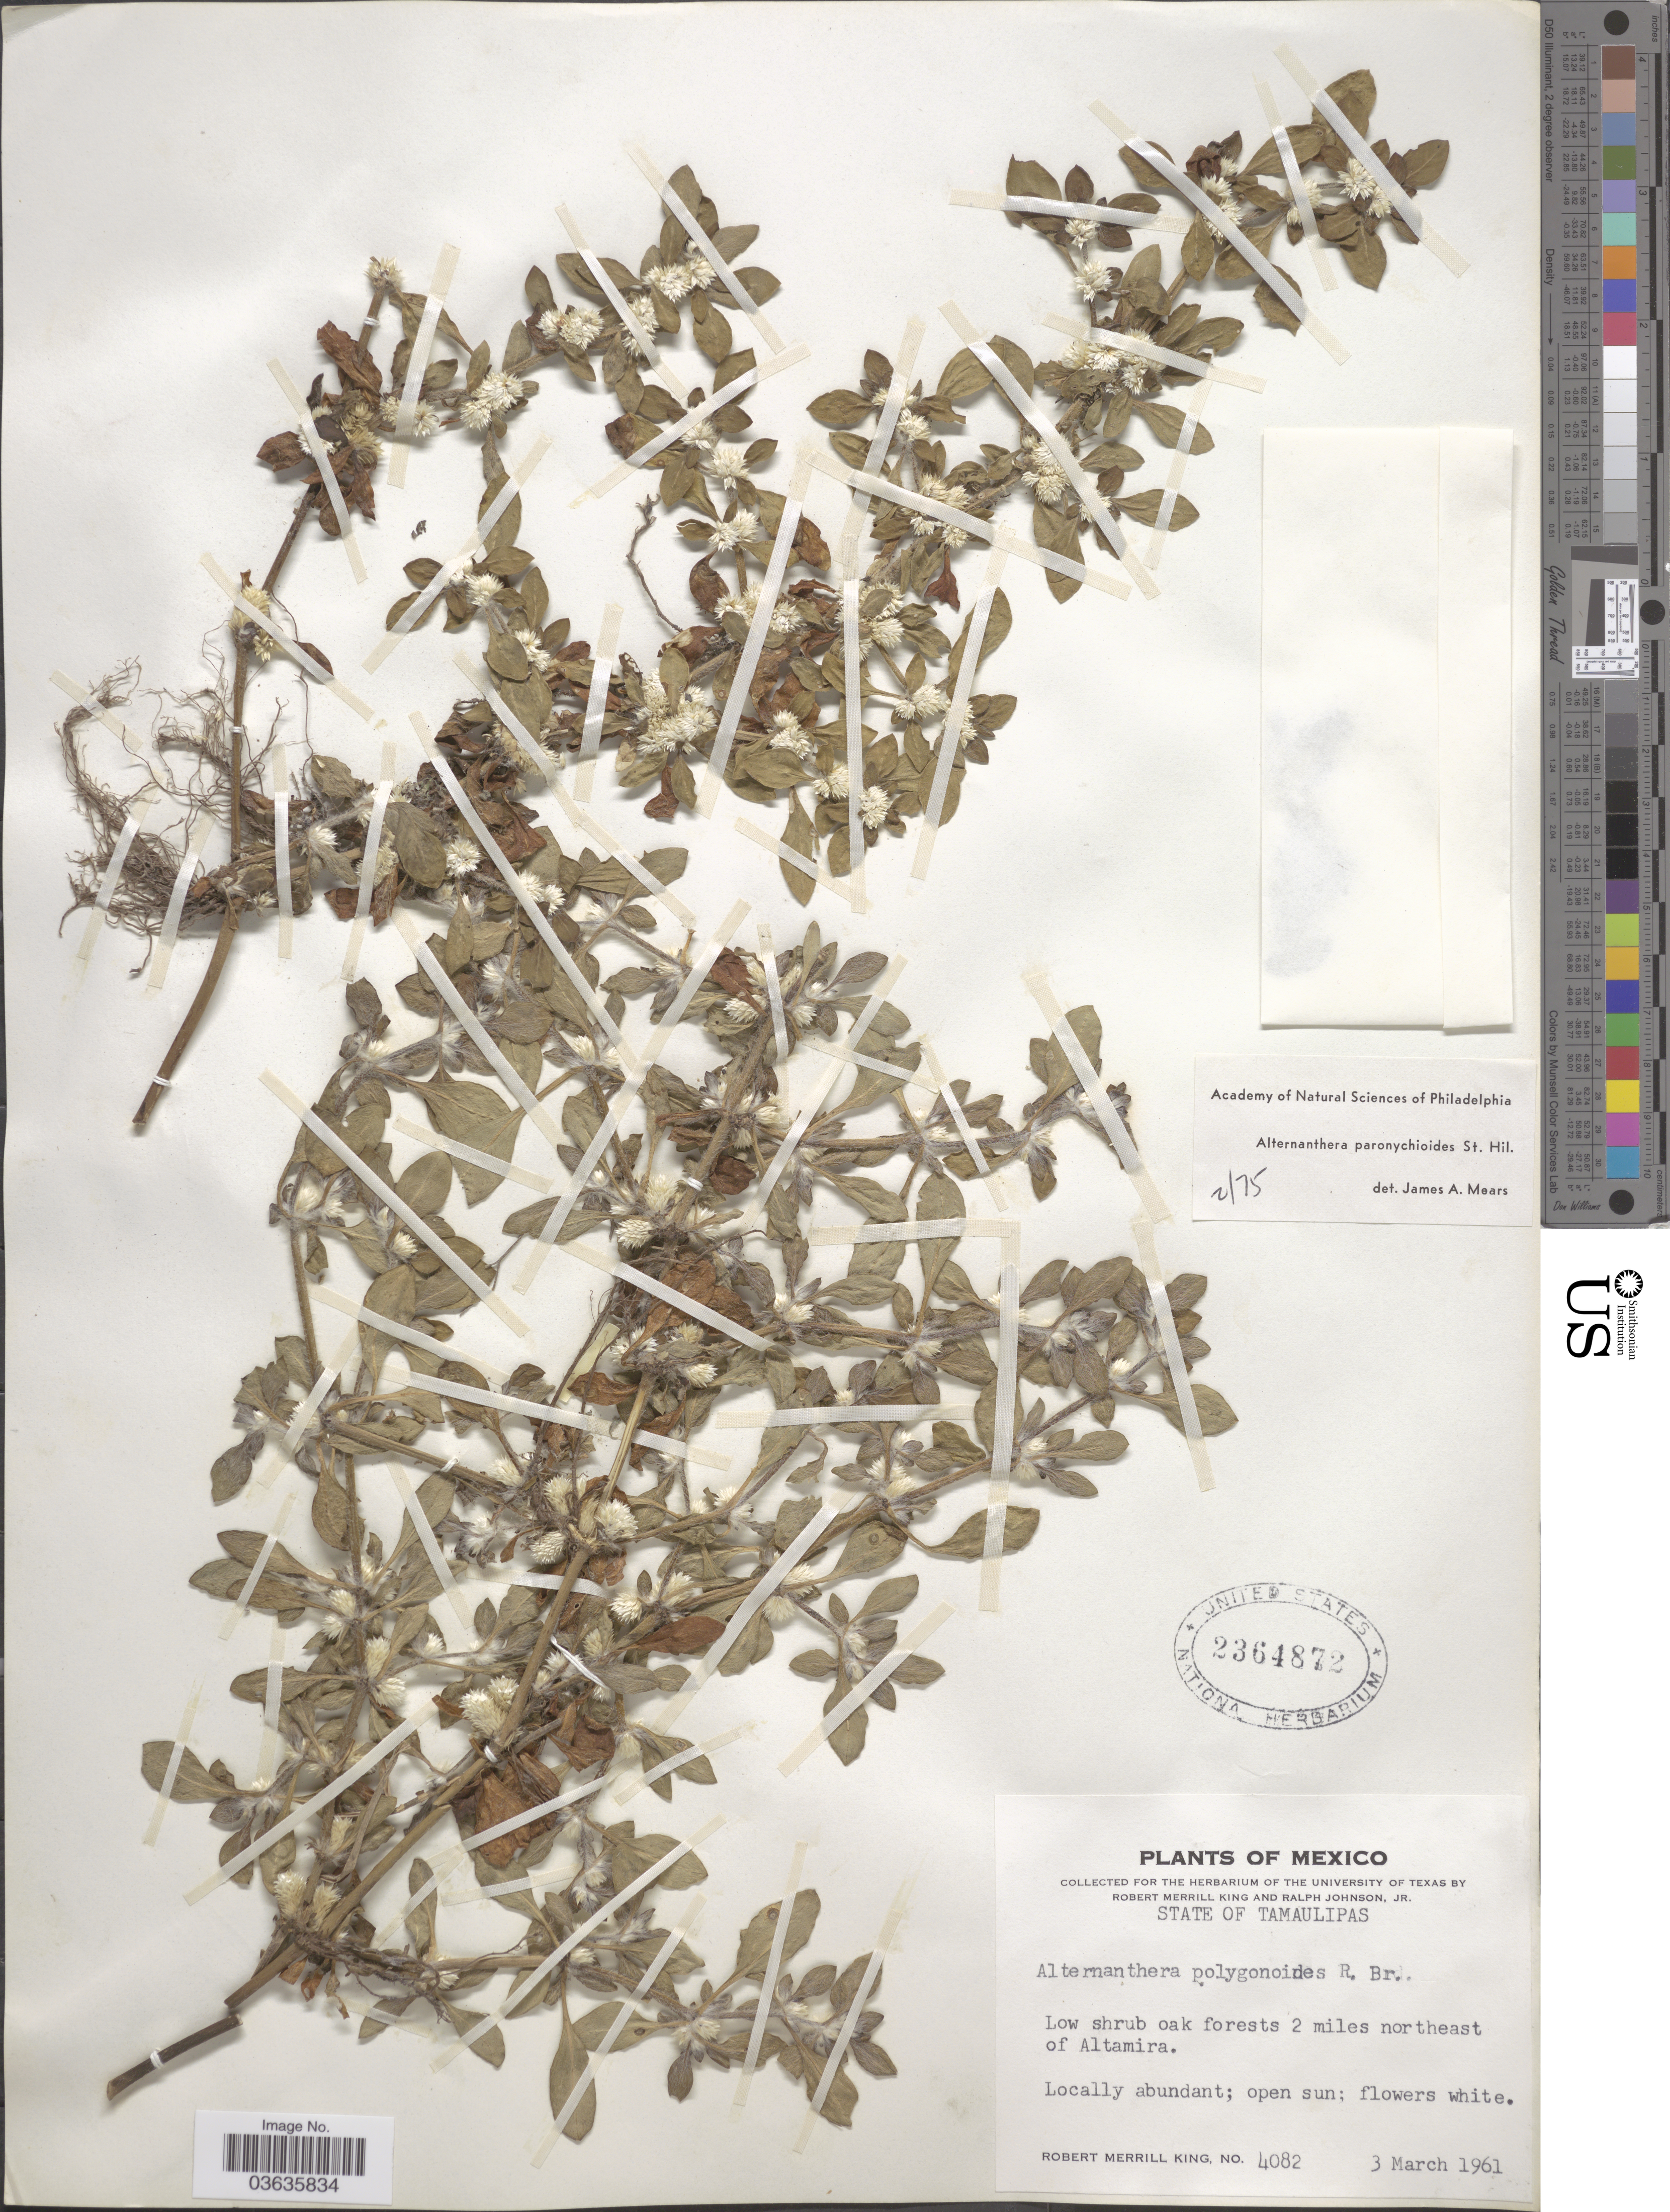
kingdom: Plantae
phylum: Tracheophyta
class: Magnoliopsida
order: Caryophyllales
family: Amaranthaceae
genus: Alternanthera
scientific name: Alternanthera paronychioides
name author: A. St.-Hil.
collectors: R. M. King & R. Johnson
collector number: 4082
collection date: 1961-03-03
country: Mexico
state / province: Tamaulipas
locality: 2 miles northeast of Altamira.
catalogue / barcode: US 2364872